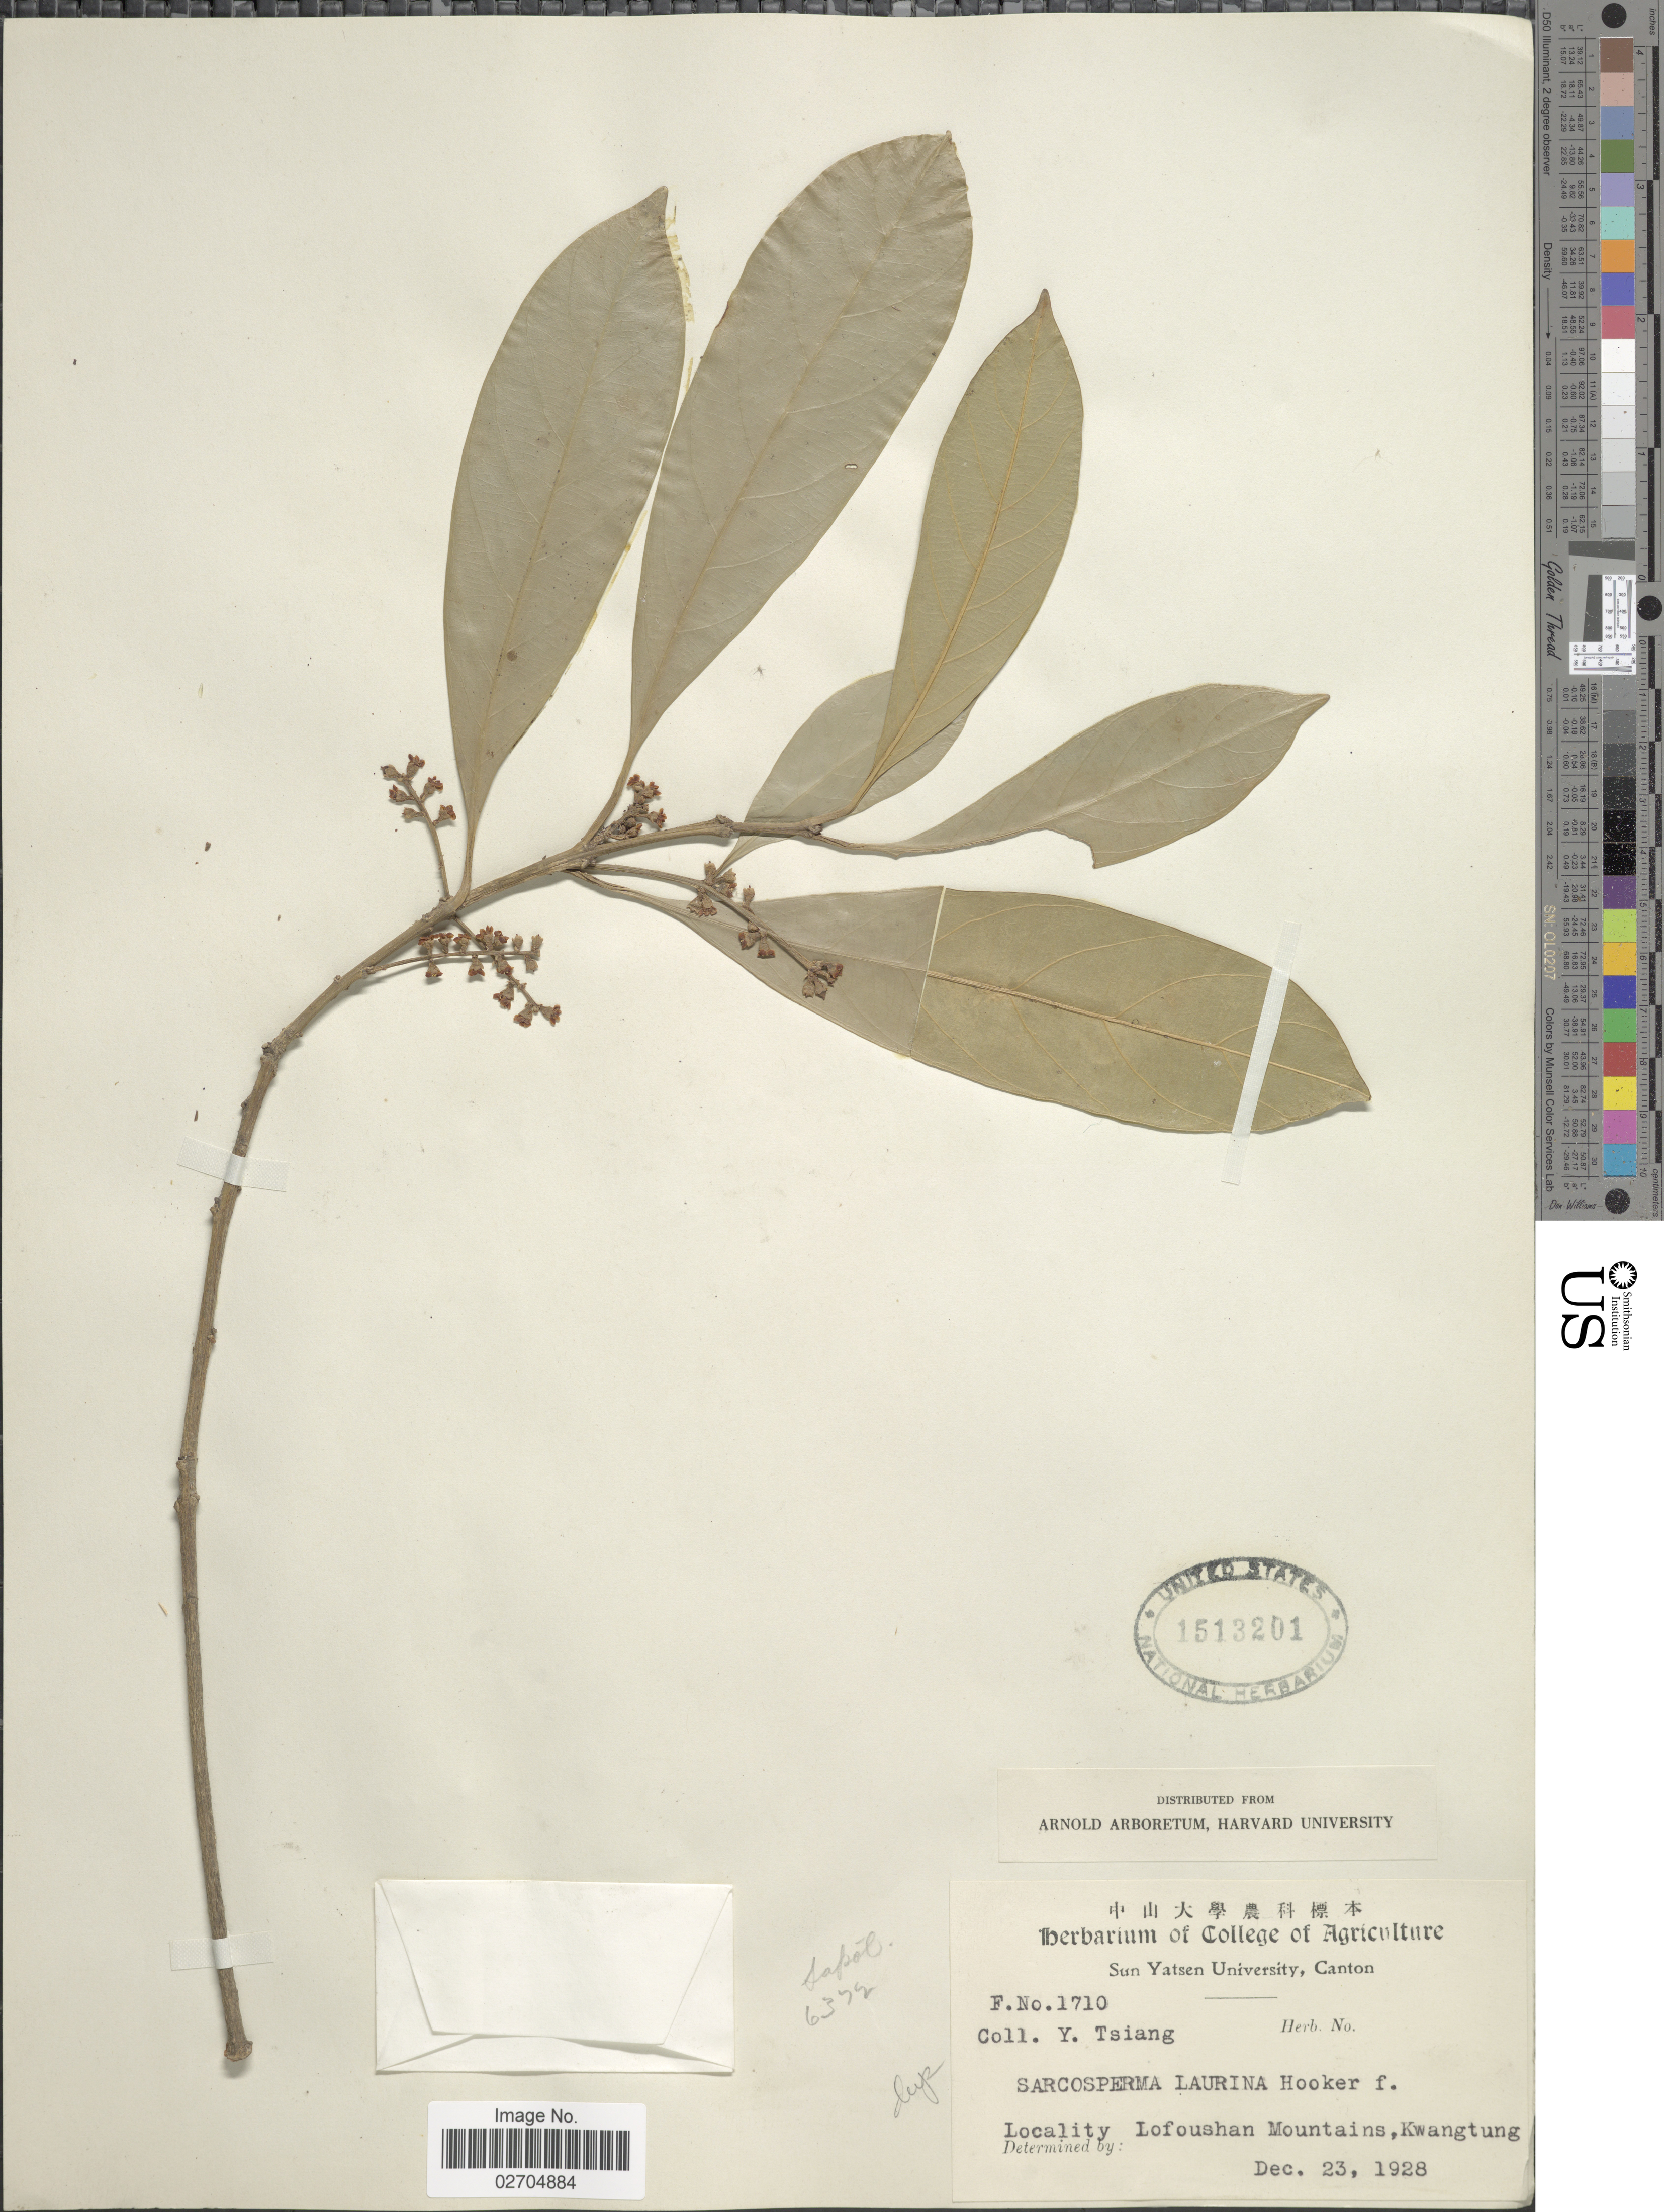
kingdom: Plantae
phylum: Tracheophyta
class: Magnoliopsida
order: Ericales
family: Sapotaceae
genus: Sarcosperma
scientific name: Sarcosperma laurinum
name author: (Benth.) Hook. f.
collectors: Y. Tsiang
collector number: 1710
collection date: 1928-12-23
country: China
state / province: Guangdong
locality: Lofoushan Mountains, Kwangtung.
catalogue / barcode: US 1513201